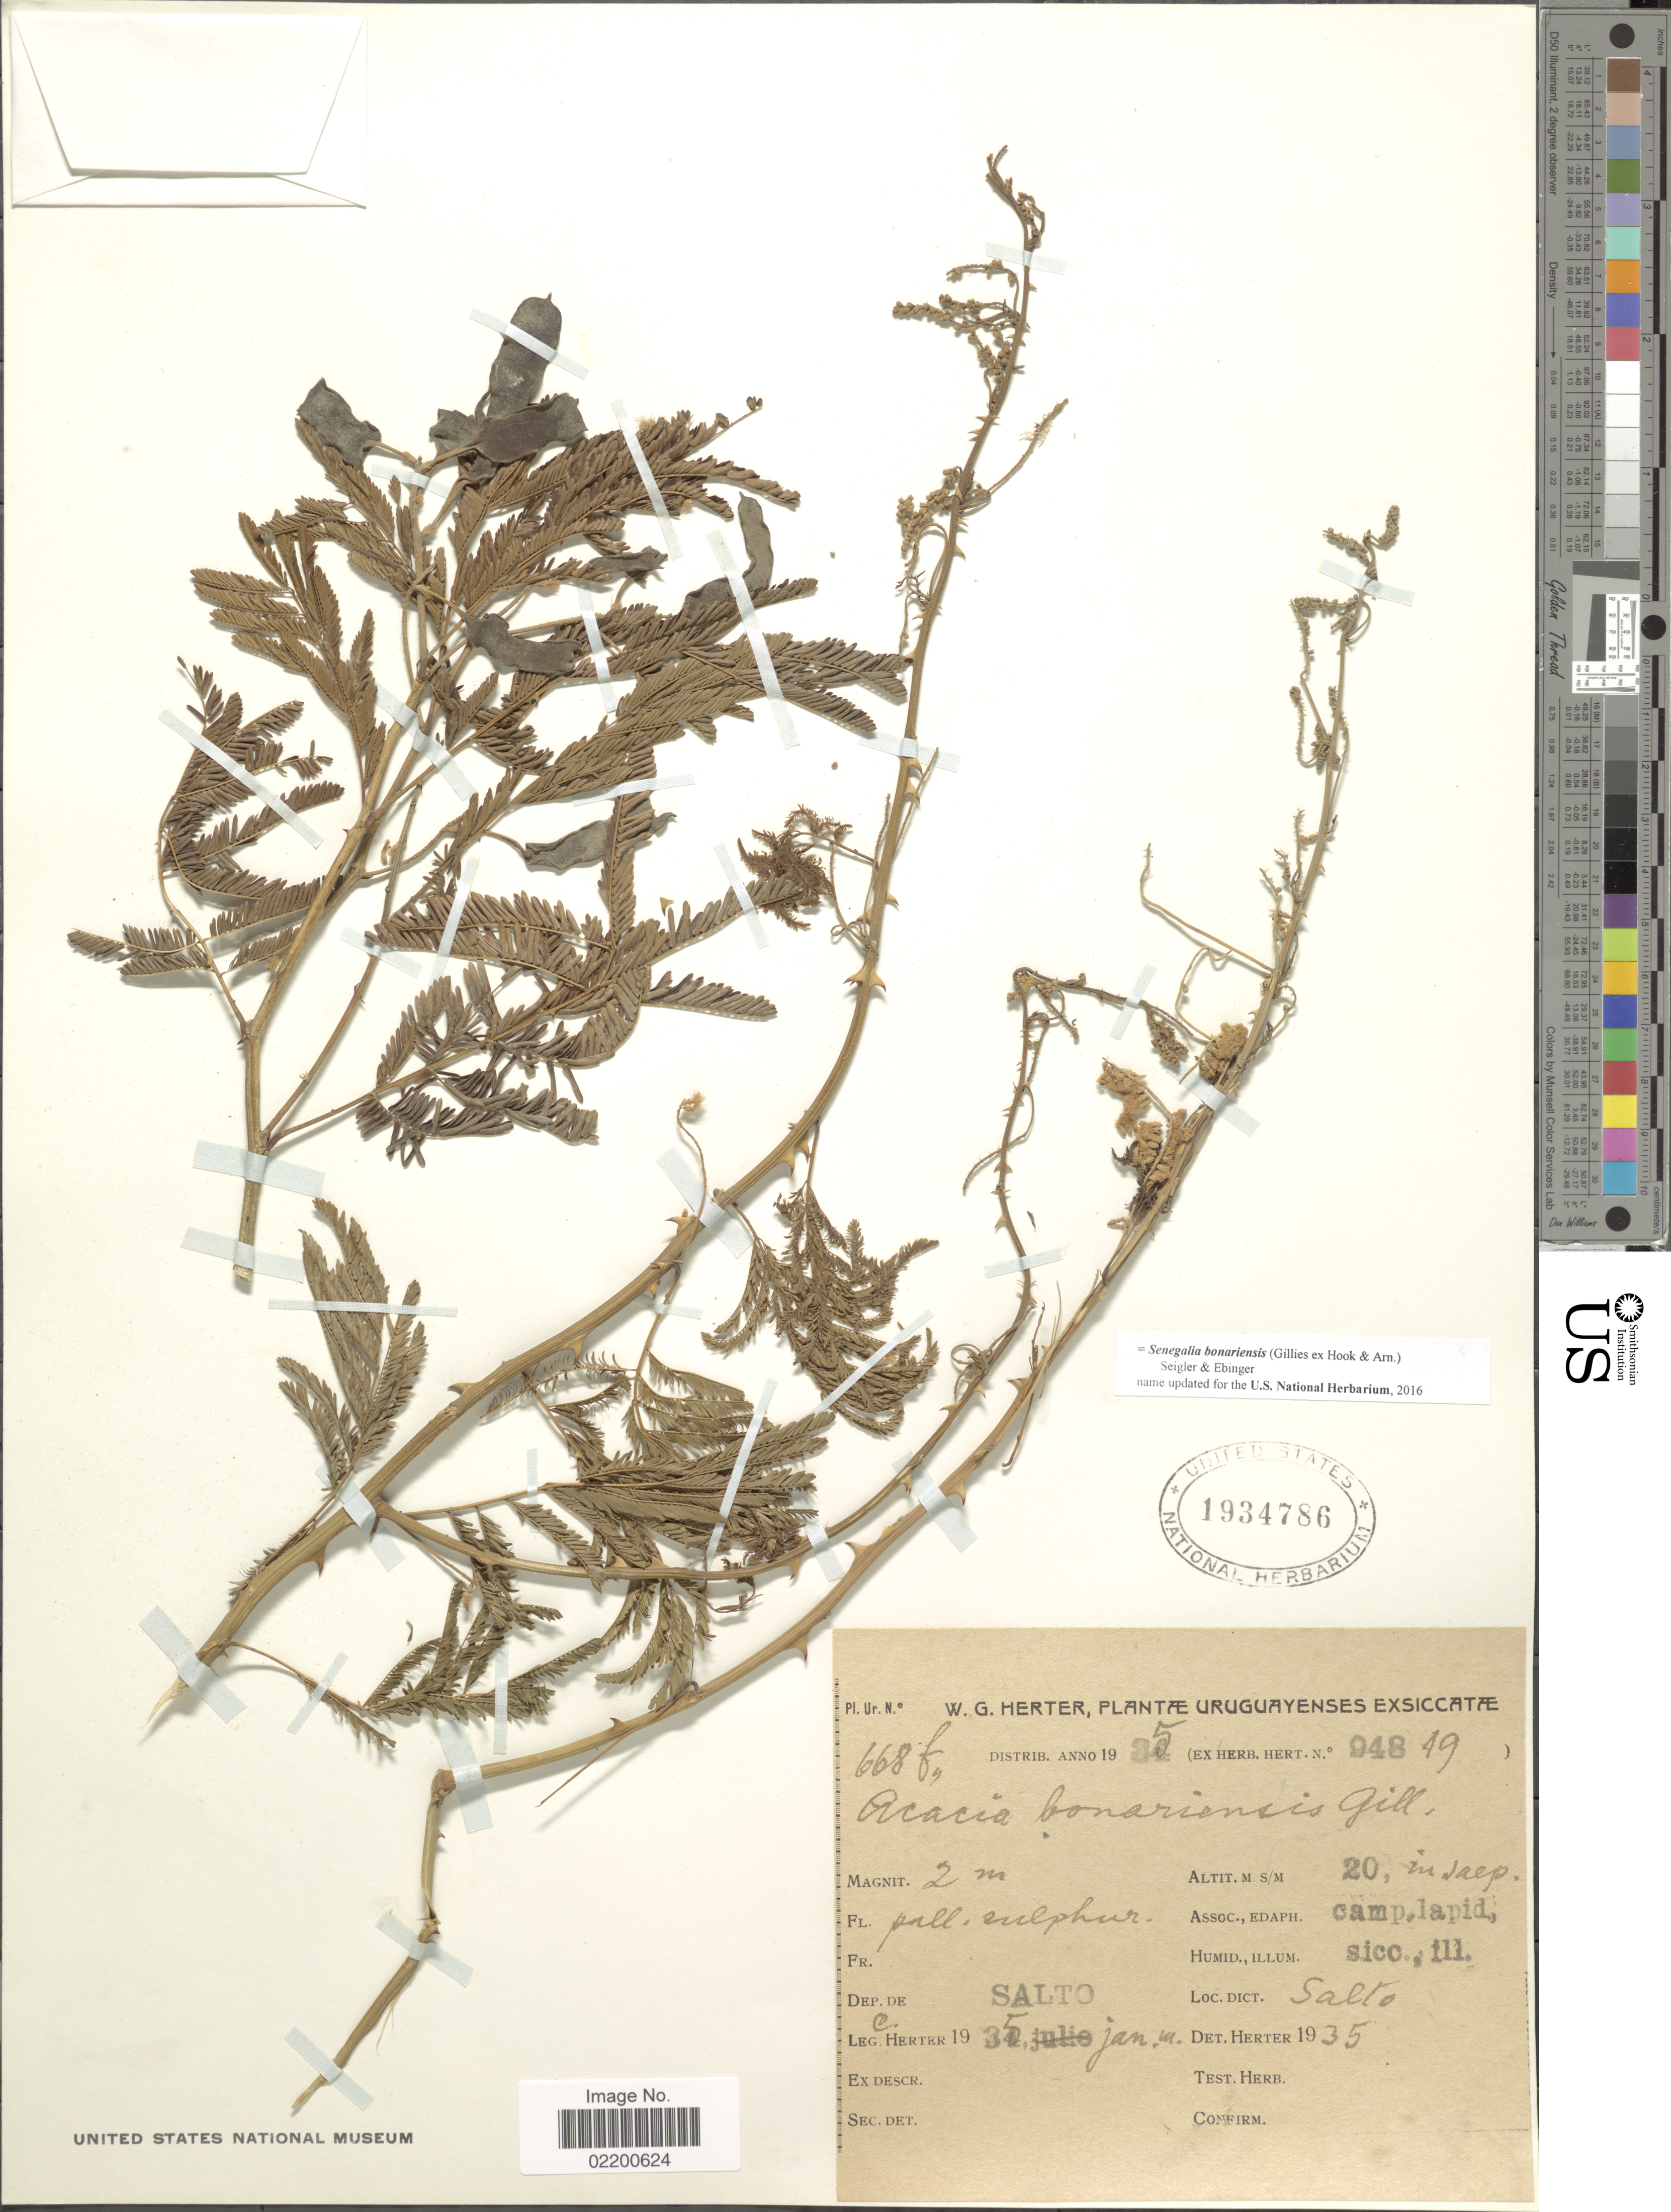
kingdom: Plantae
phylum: Tracheophyta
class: Magnoliopsida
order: Fabales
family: Fabaceae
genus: Senegalia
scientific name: Senegalia bonariensis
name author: (Gillies ex Hook. & Arn.) Seigler & Ebinger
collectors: W. G. Herter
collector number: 668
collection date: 1935-01-05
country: Uruguay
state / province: Salto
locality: Salto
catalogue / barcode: US 1934786